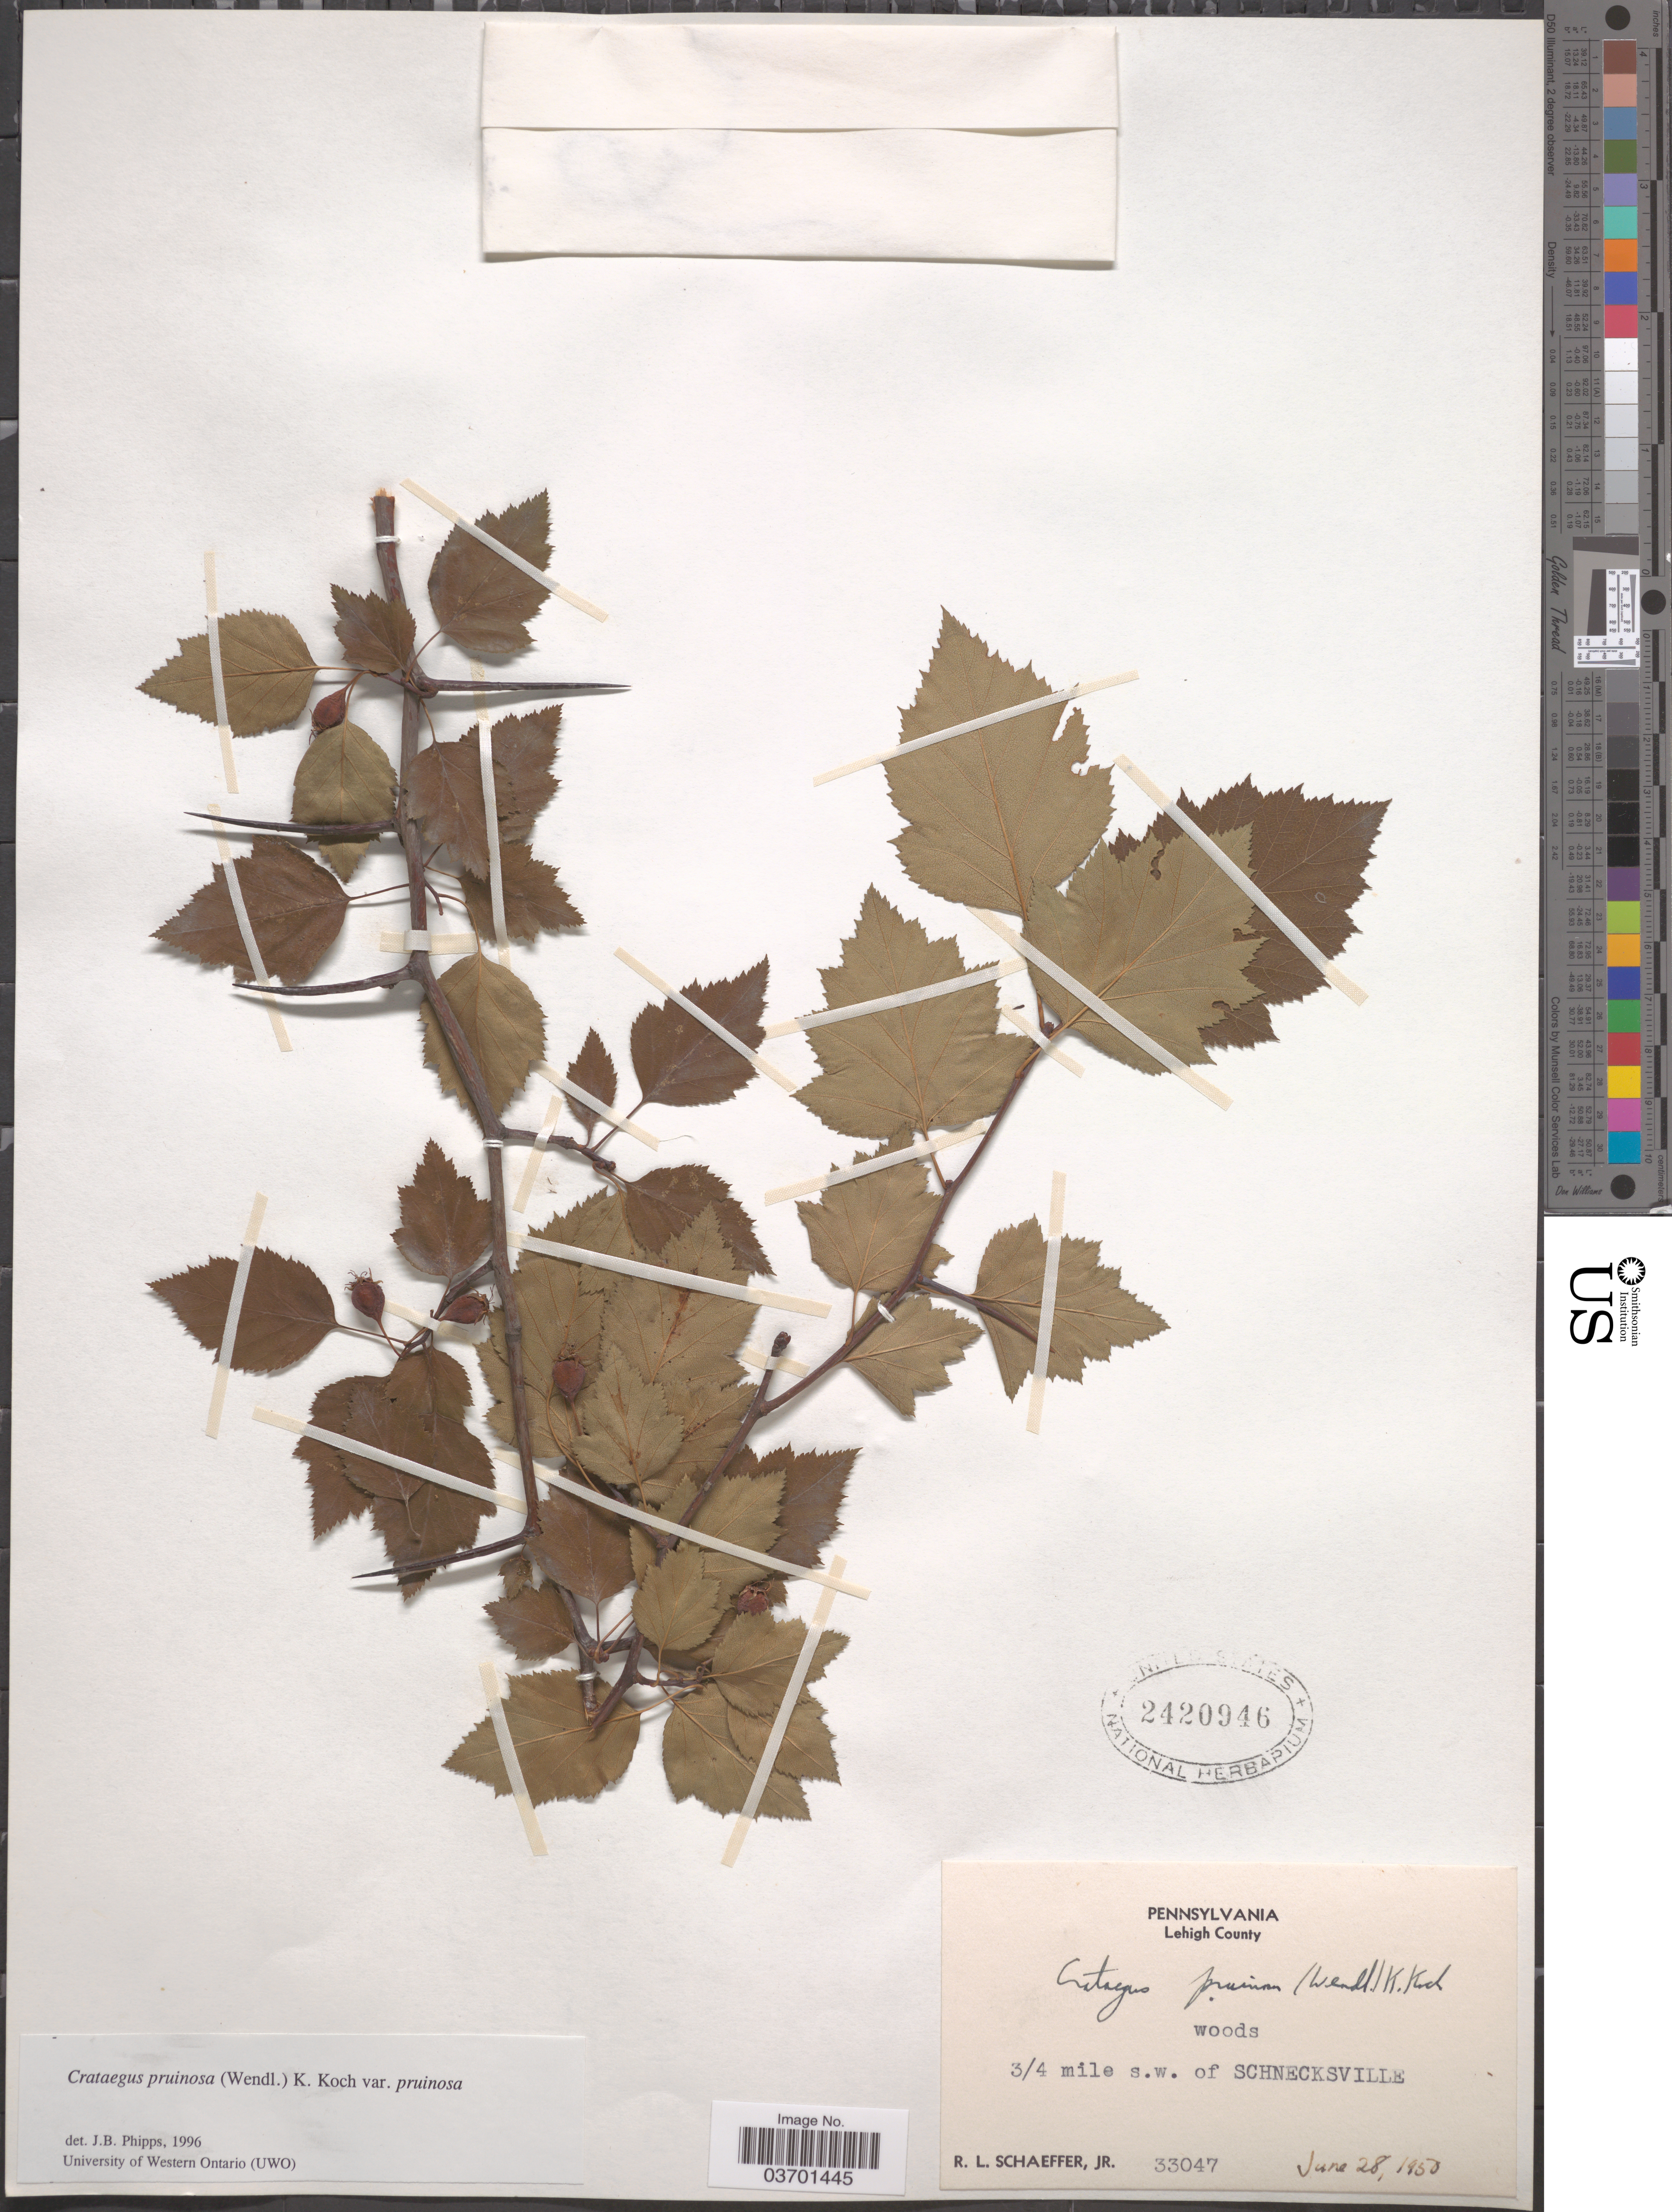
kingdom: Plantae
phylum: Tracheophyta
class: Magnoliopsida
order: Rosales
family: Rosaceae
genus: Crataegus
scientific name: Crataegus pruinosa var. pruinosa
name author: (H.L. Wendl.) K. Koch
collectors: R. L. Schaeffer Jr.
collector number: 33047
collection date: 1950-06-28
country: United States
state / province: Pennsylvania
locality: Lehigh County. 3/4 mile s.w. of Schnecksville.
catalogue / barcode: US 2420946